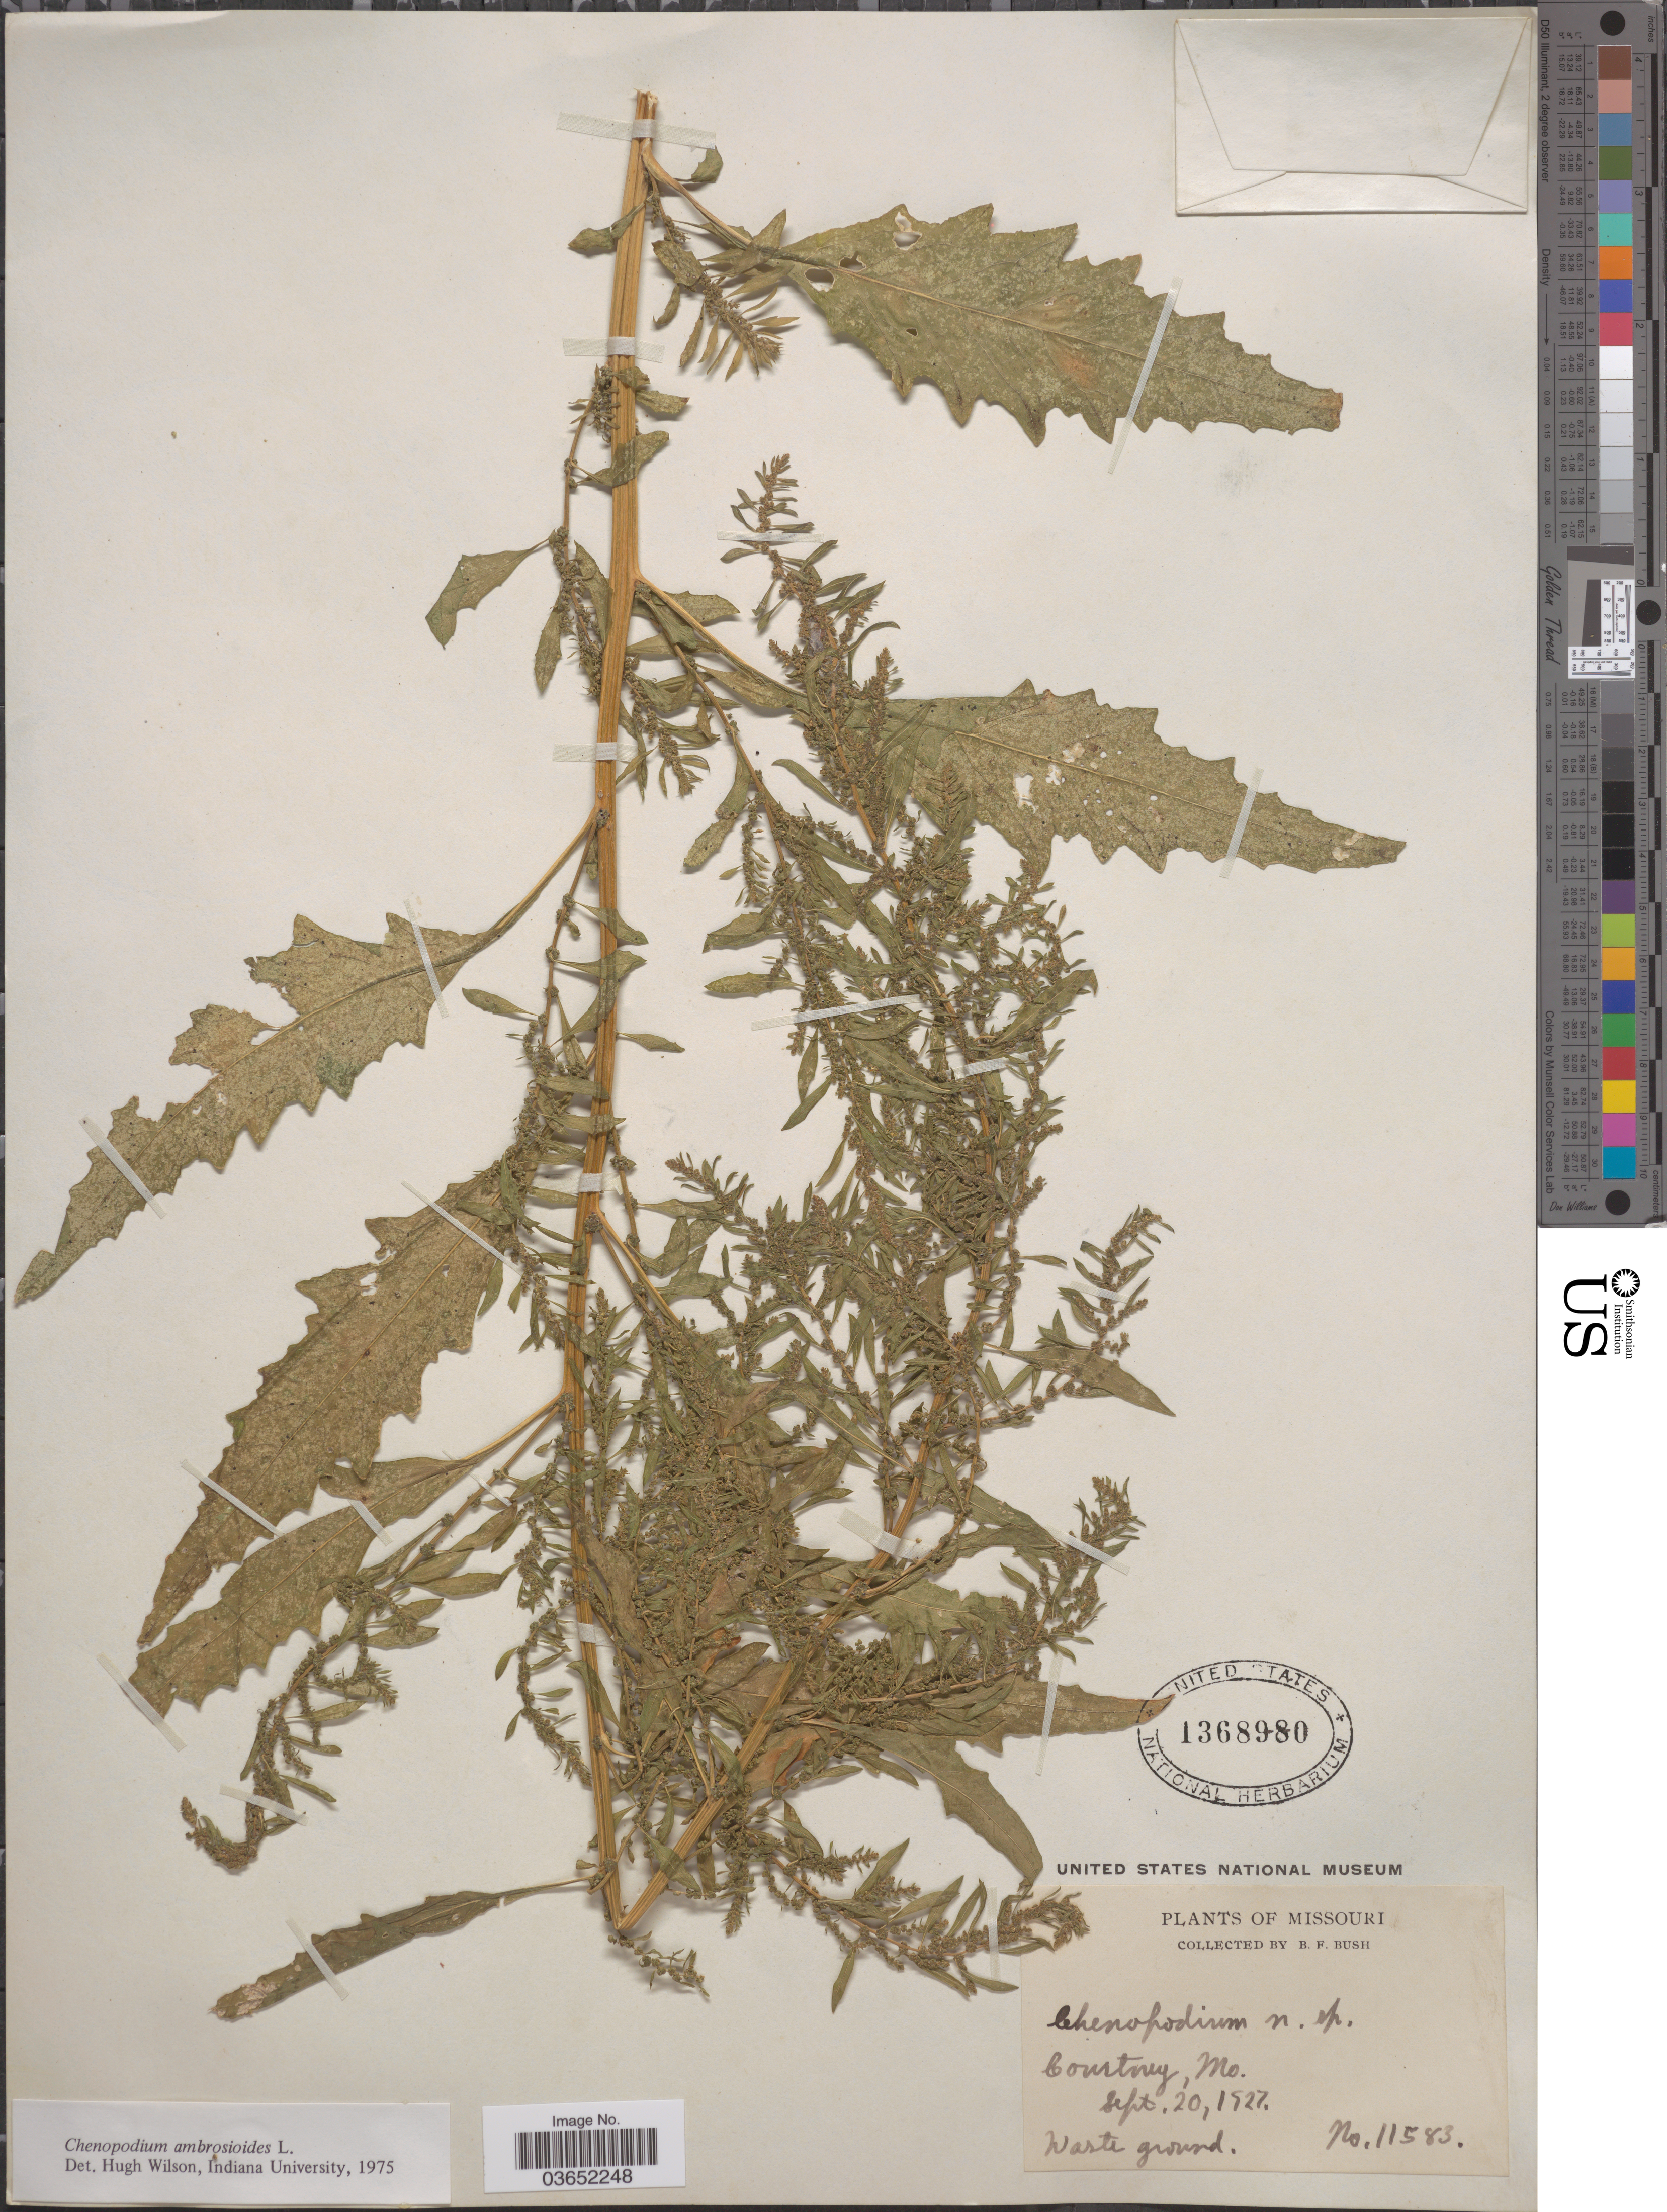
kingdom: Plantae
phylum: Tracheophyta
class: Magnoliopsida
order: Caryophyllales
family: Amaranthaceae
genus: Chenopodium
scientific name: Chenopodium ambrosioides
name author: L.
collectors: B. F. Bush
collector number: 11583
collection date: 1927-09-20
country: United States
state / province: Missouri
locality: Courtney.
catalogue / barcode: US 1368980